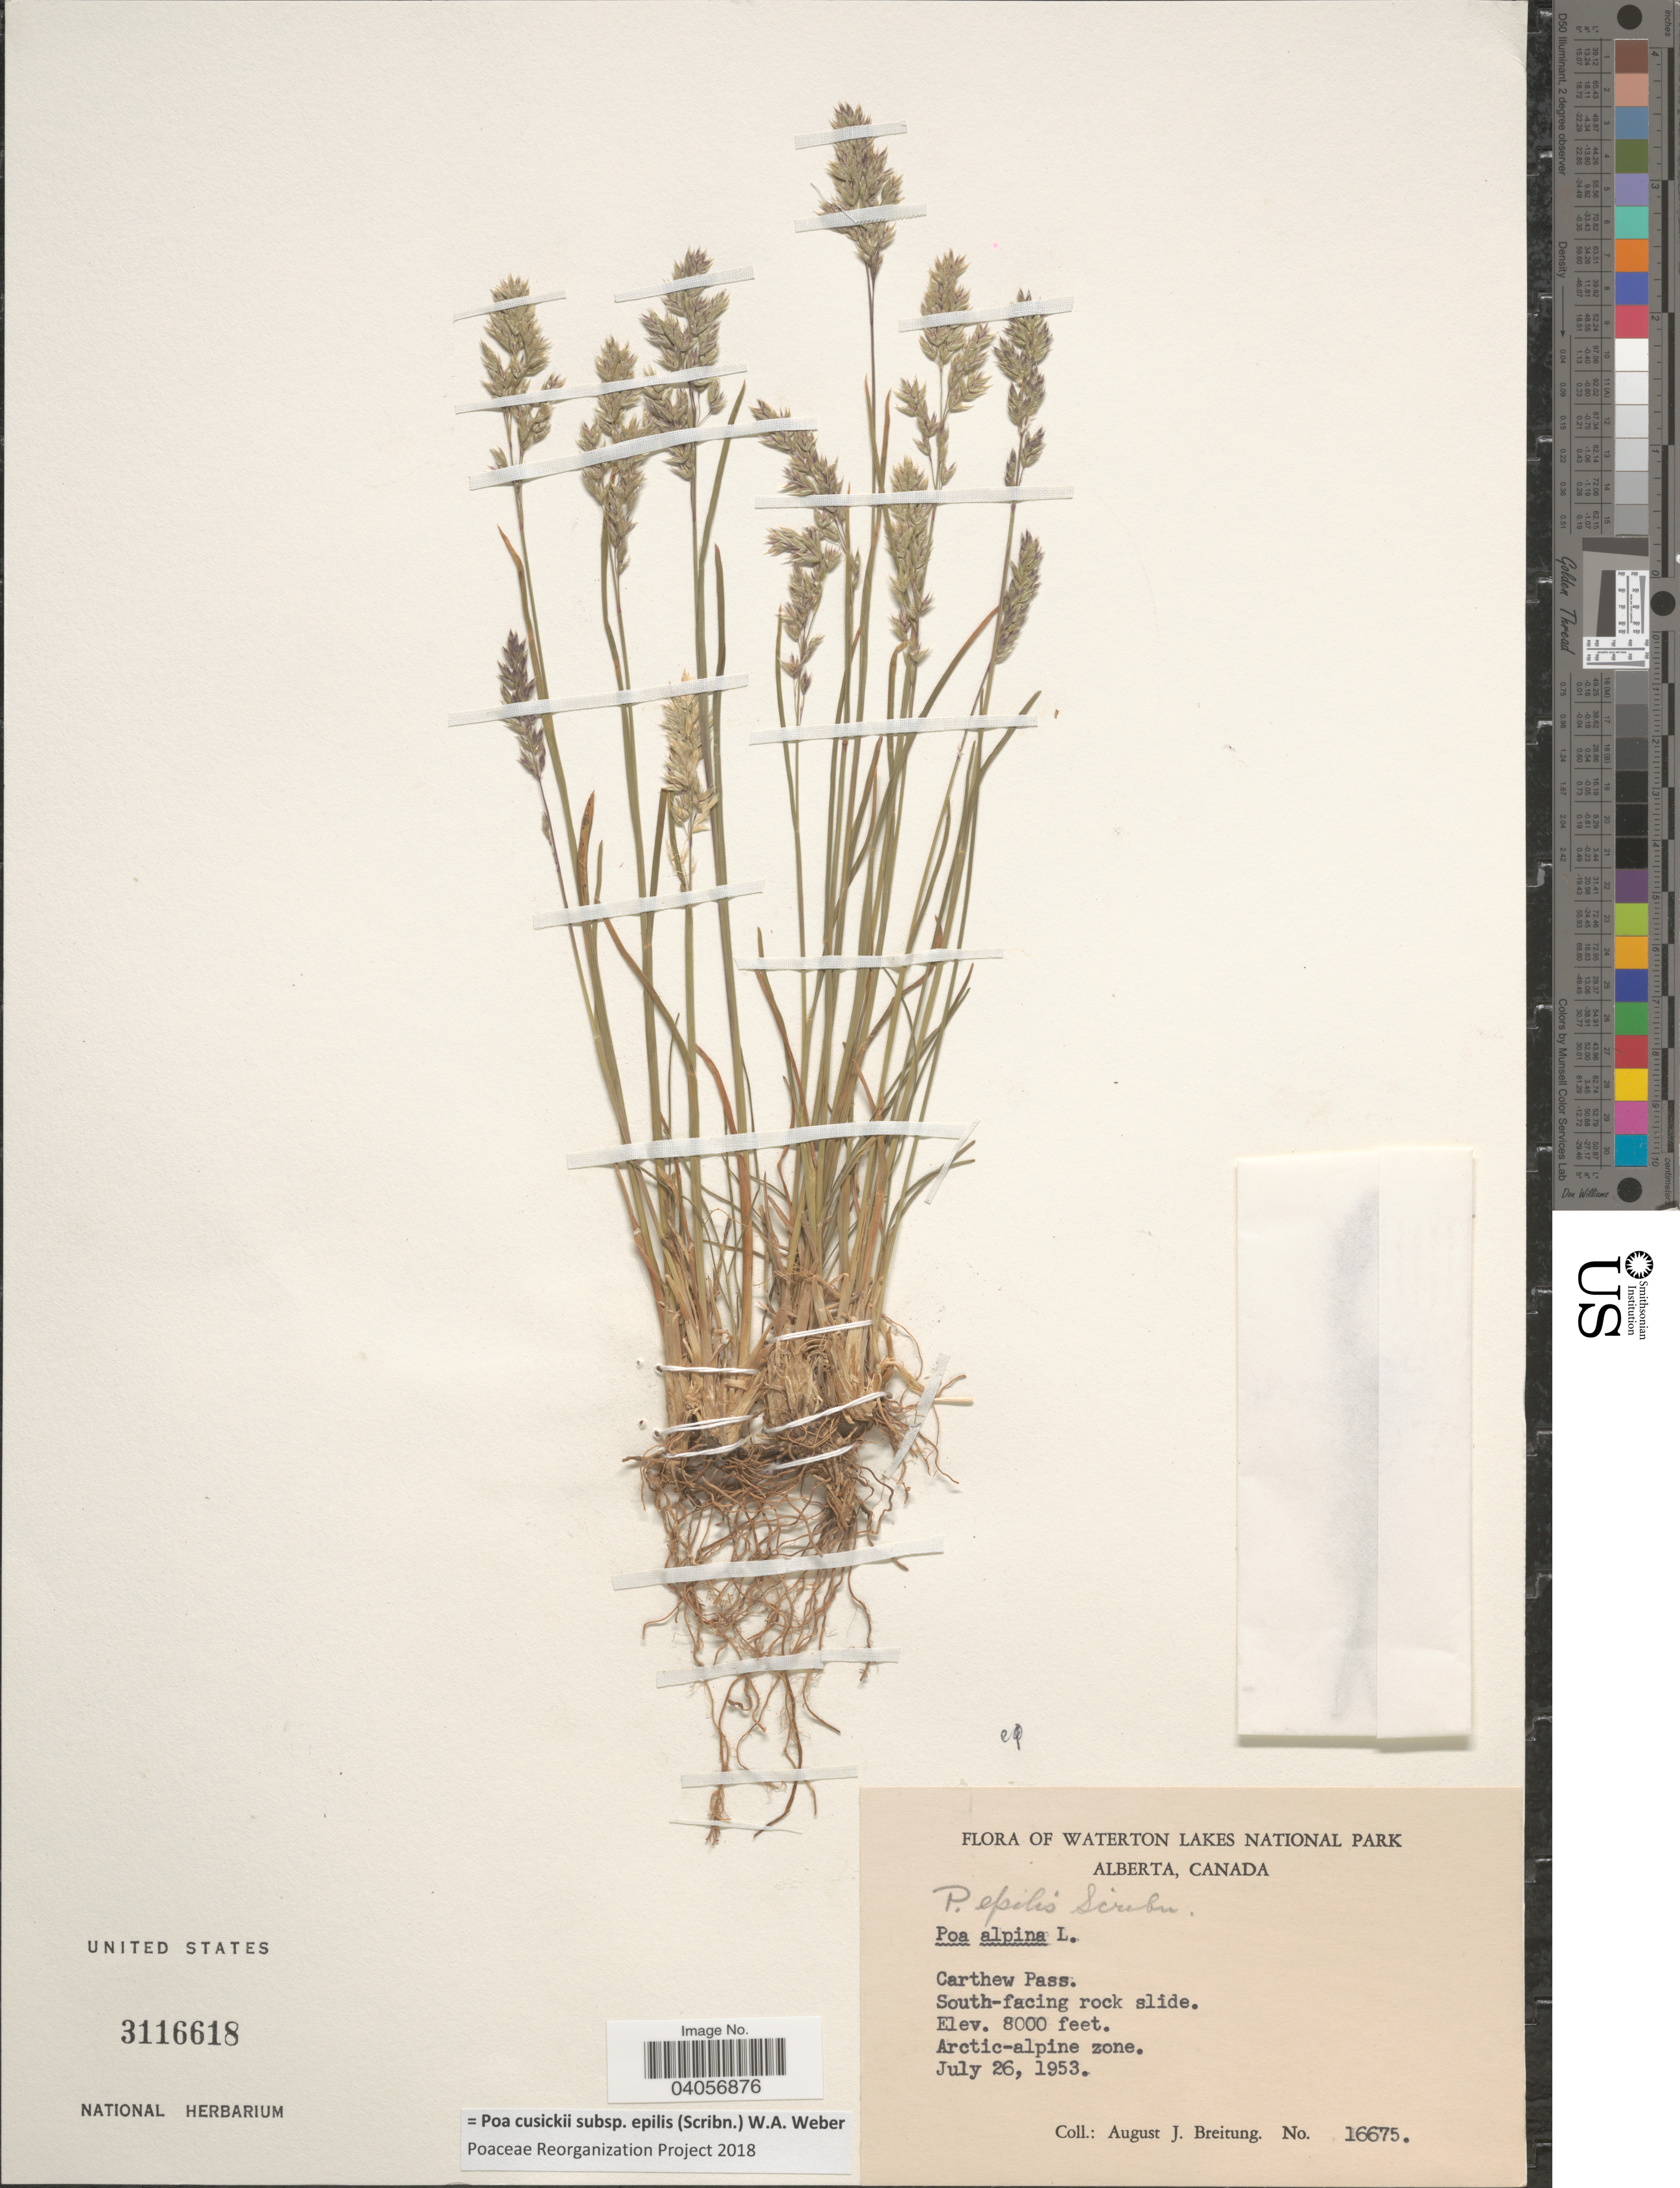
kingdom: Plantae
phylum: Tracheophyta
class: Liliopsida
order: Poales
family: Poaceae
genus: Poa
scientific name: Poa cusickii subsp. epilis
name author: (Scribn.) W.A. Weber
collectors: A. Breitung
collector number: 16675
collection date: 1953-07-26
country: Canada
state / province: Alberta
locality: Waterton Lakes National Park. Carthew Pass. South-facing rock slide. Arctic-alpine zone.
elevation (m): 2438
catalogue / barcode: US 3116618